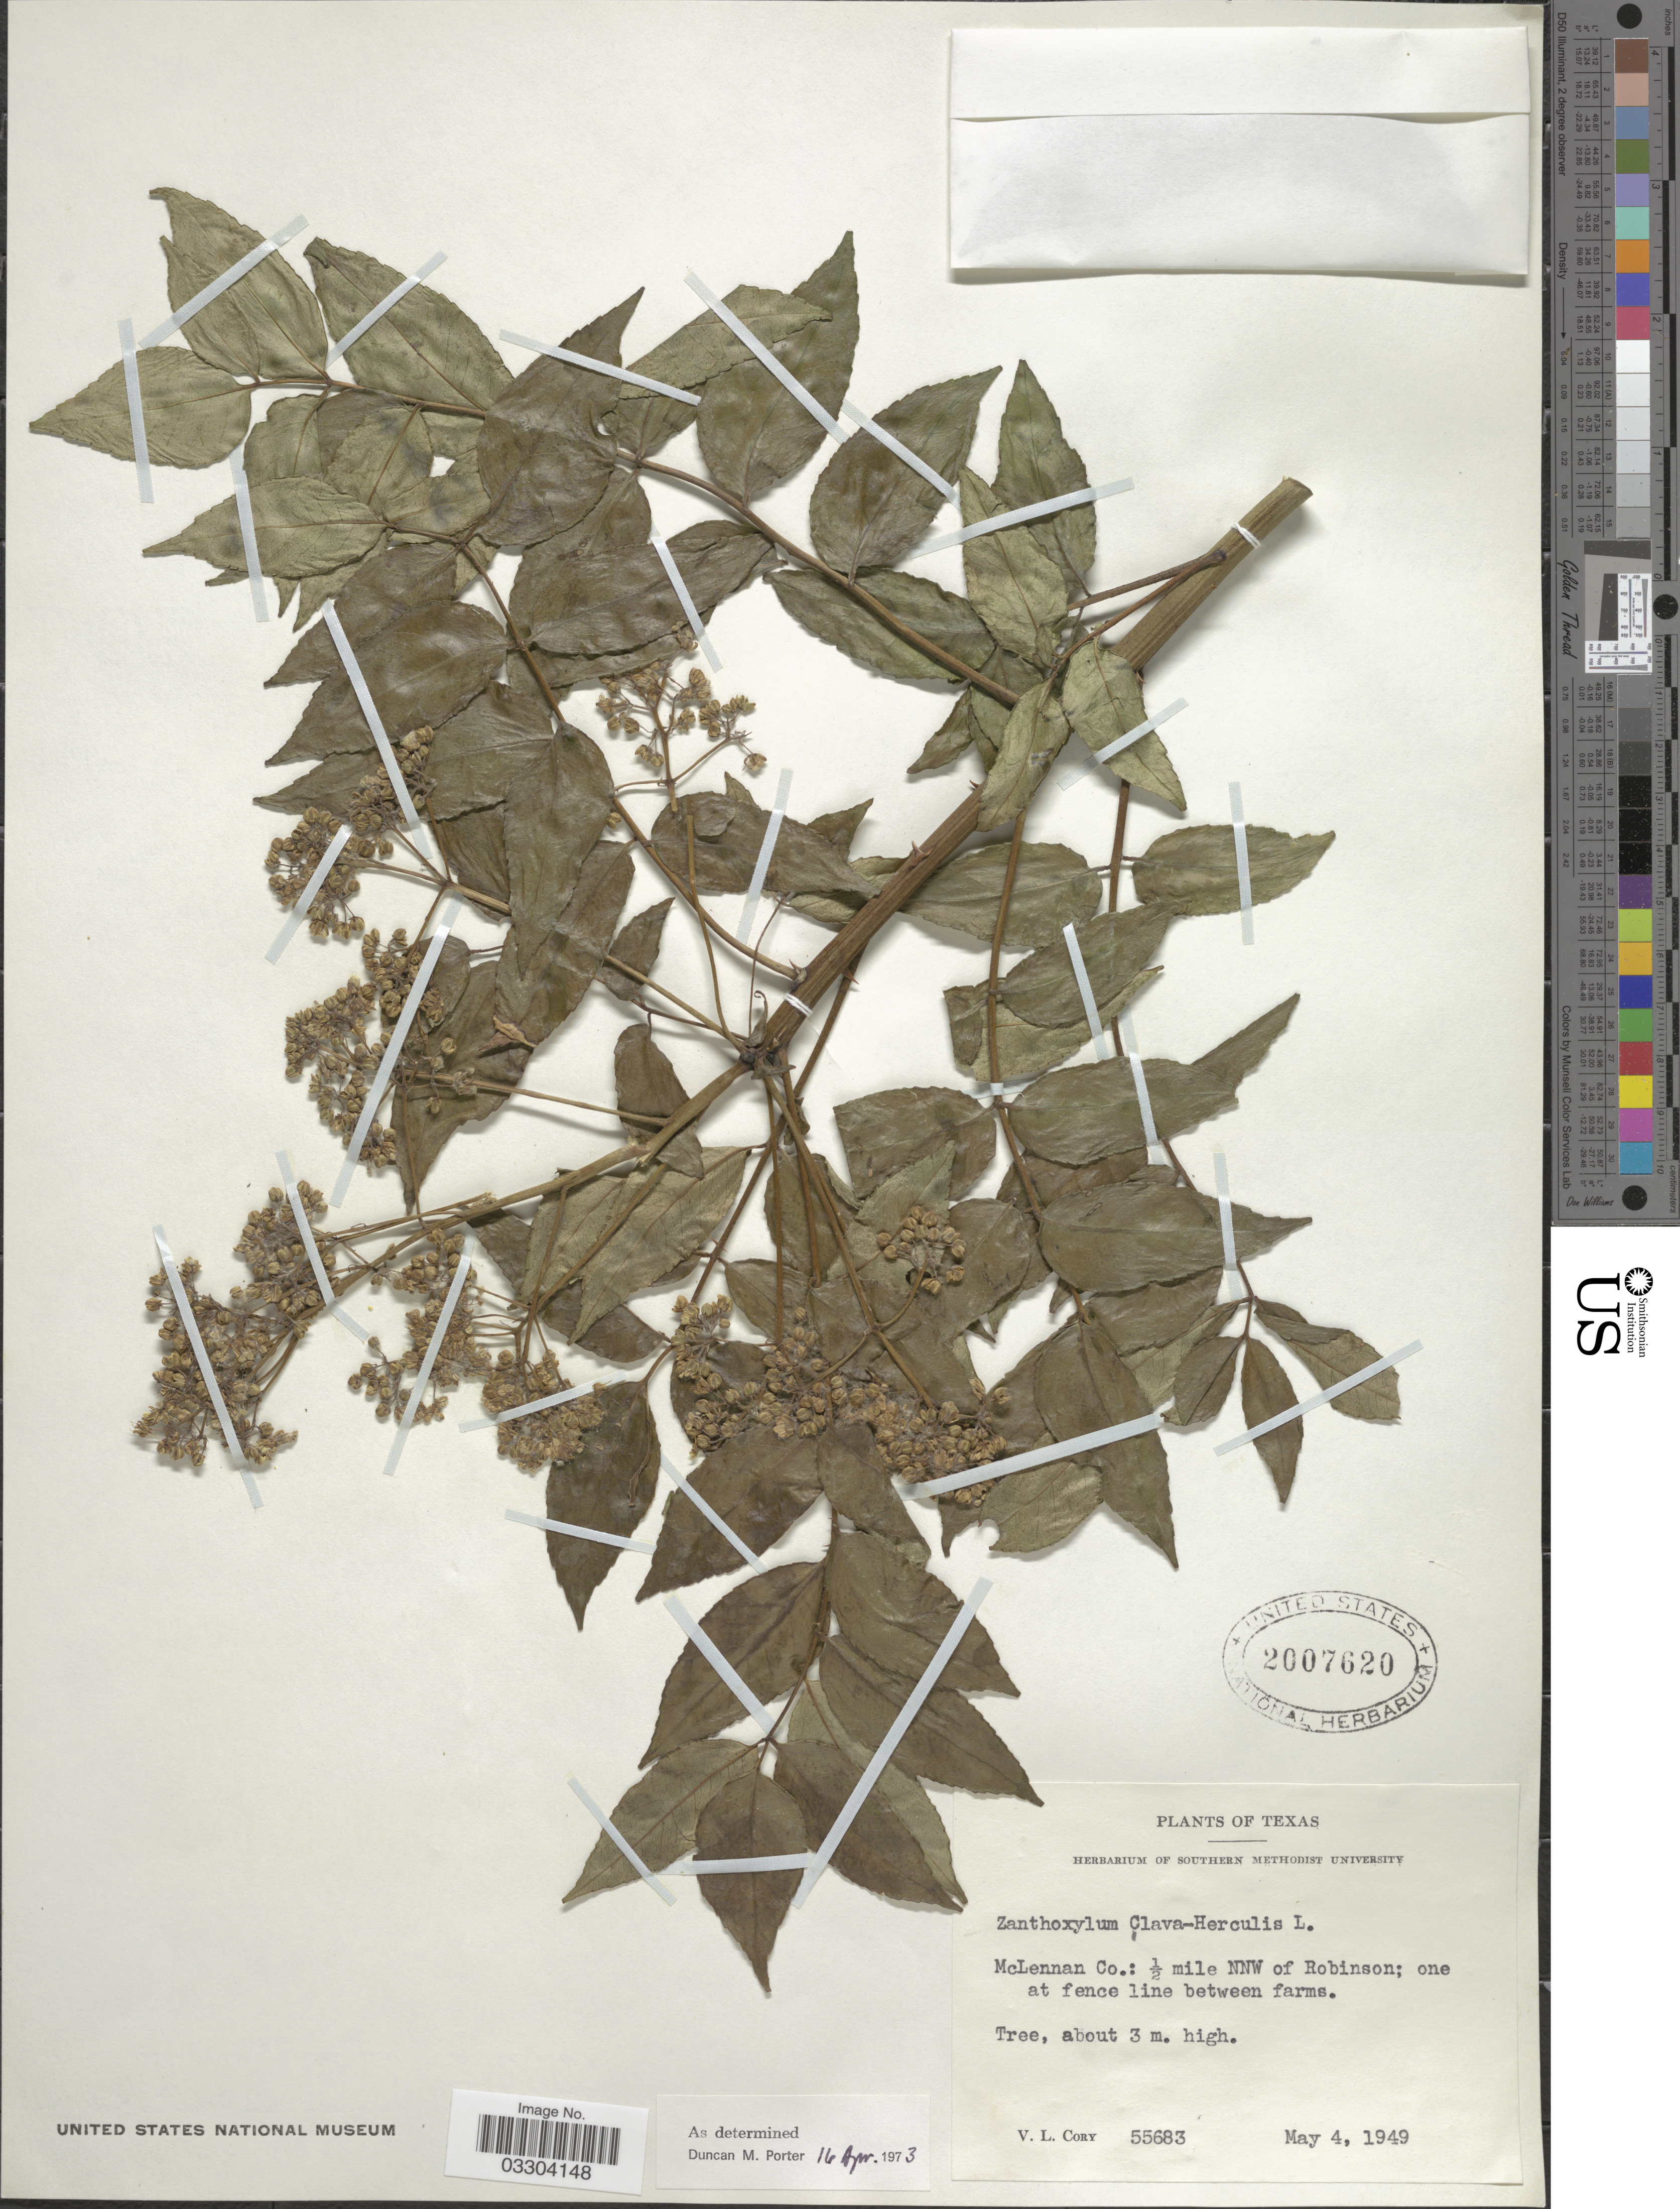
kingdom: Plantae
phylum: Tracheophyta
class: Magnoliopsida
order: Sapindales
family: Rutaceae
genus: Zanthoxylum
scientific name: Zanthoxylum clava-herculis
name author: L.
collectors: V. Cory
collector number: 55683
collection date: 1949-05-04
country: United States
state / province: Texas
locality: McLennan Co.: ½ mile NNW of Robinson; one at fence line between farms.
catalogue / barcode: US 2007620